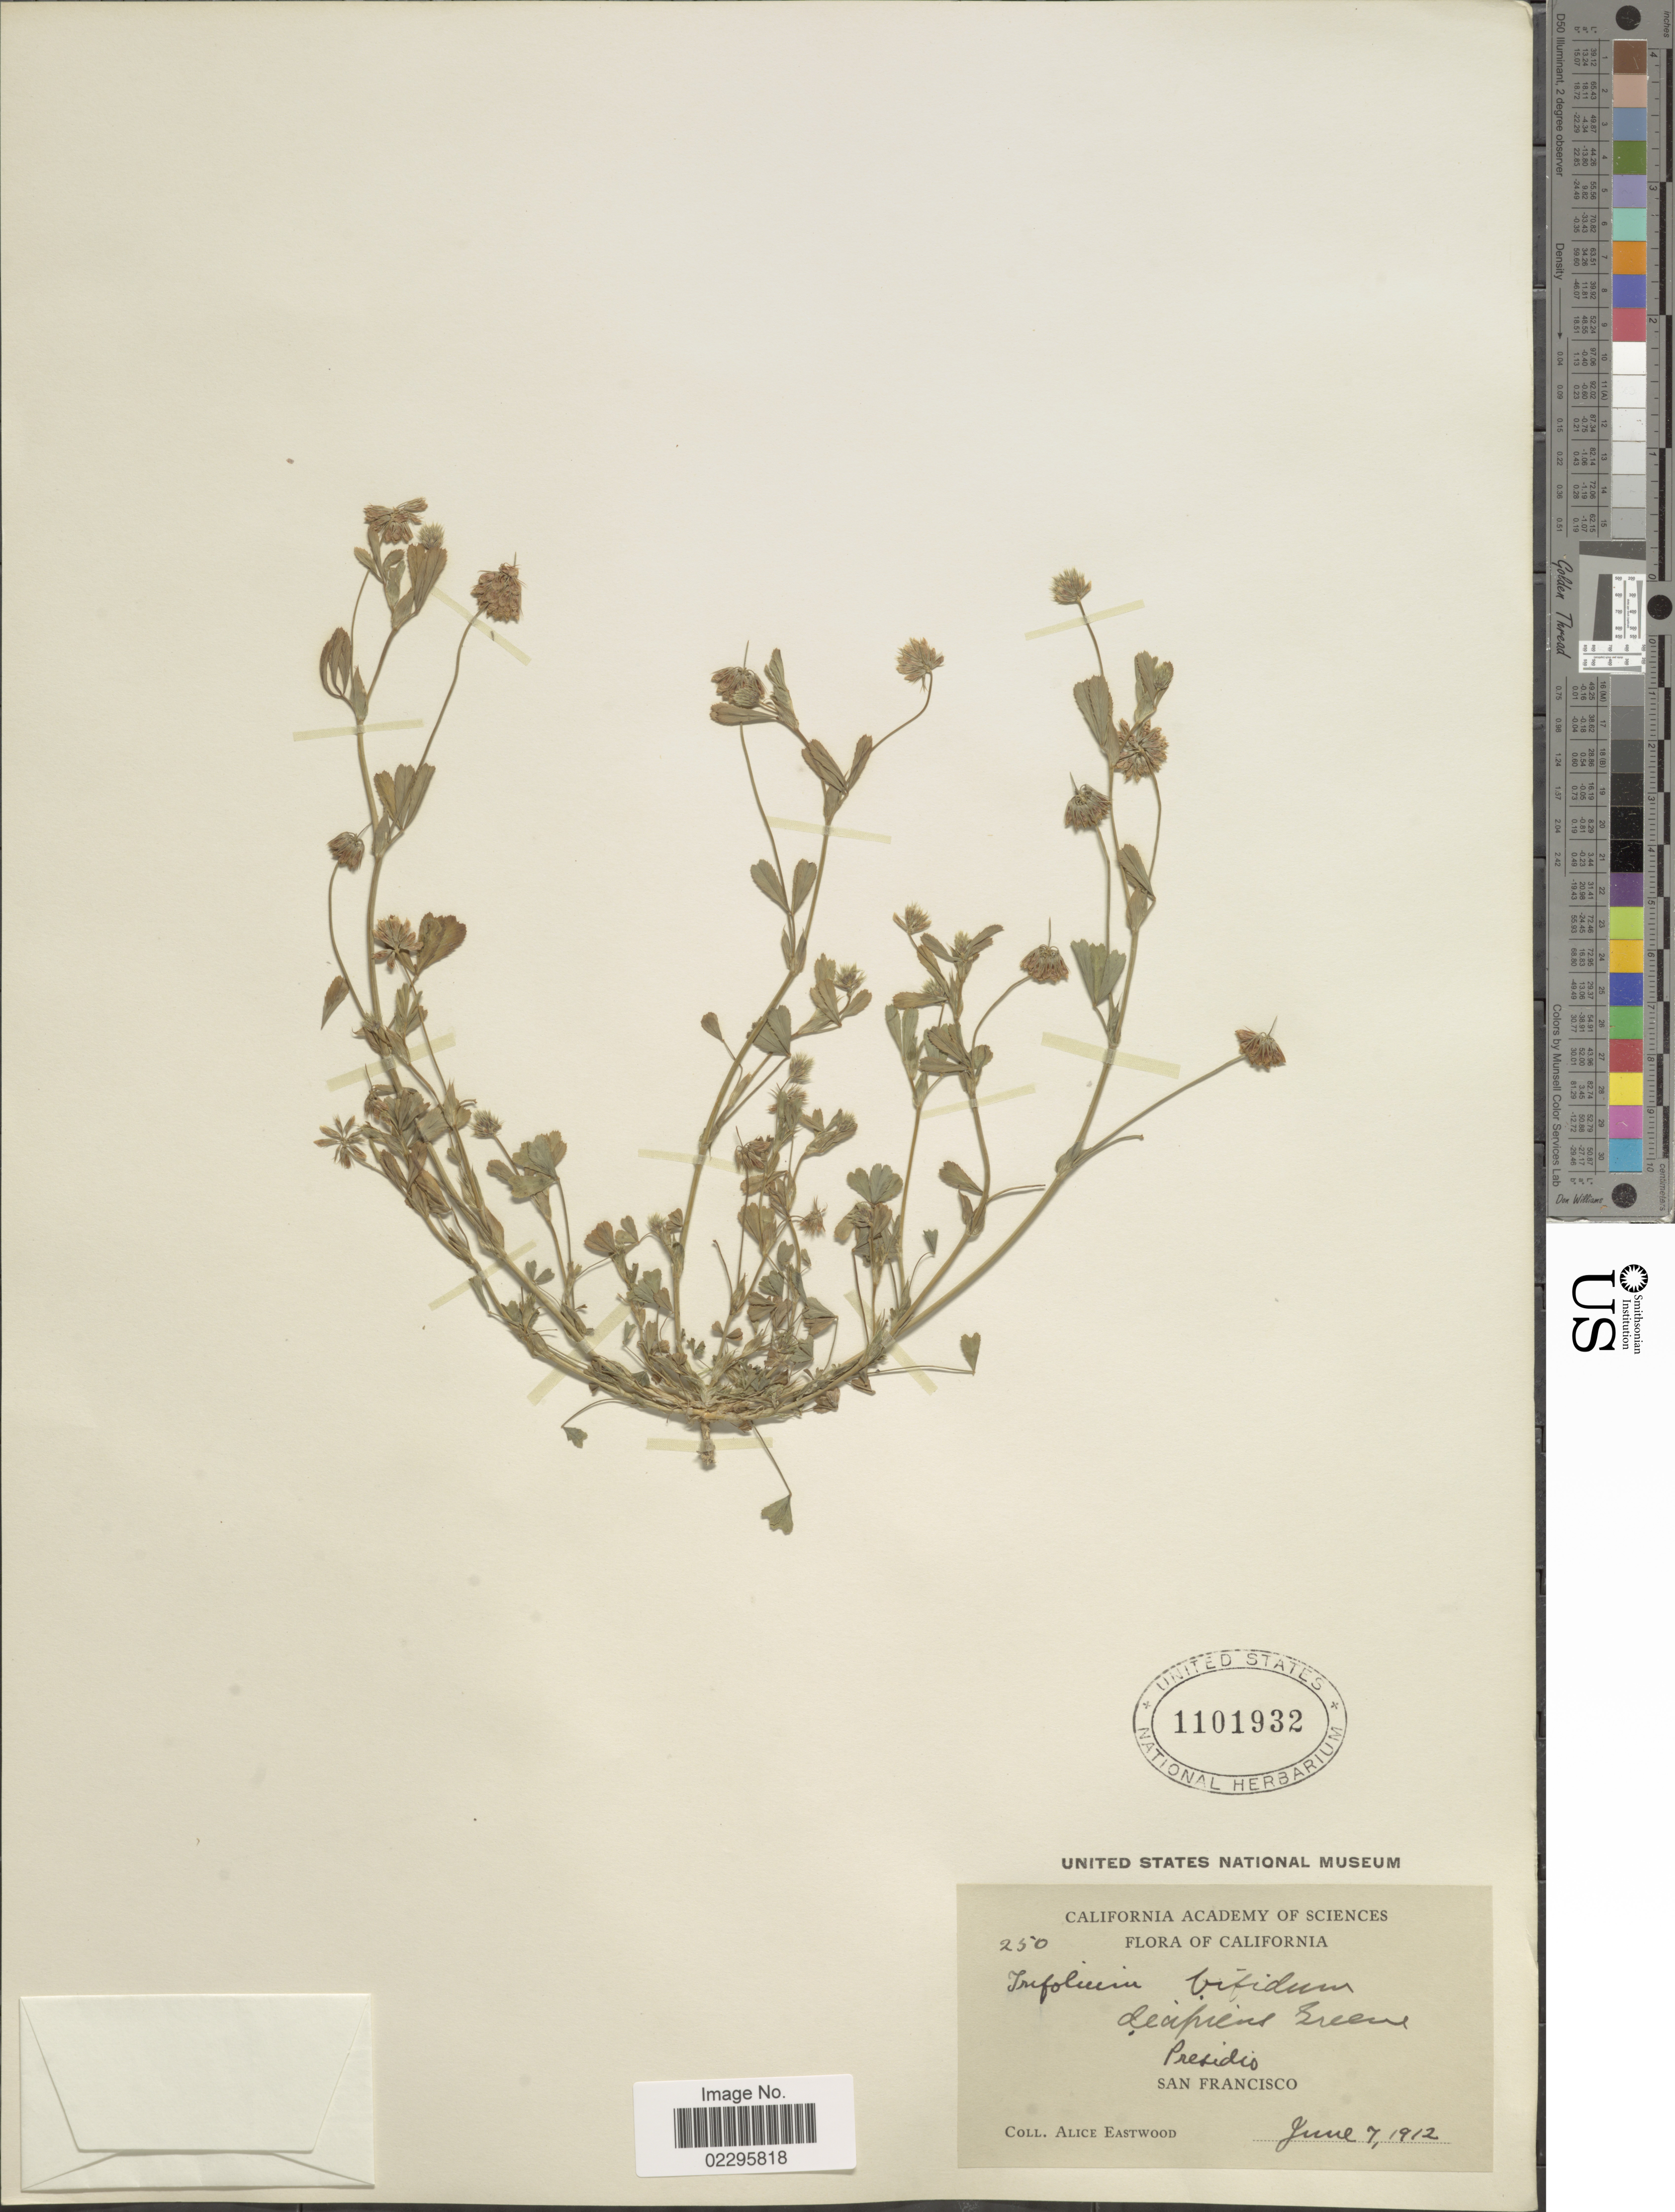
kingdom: Plantae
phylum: Tracheophyta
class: Magnoliopsida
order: Fabales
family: Fabaceae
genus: Trifolium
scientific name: Trifolium bifidum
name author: A. Gray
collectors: A. Eastwood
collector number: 250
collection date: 1912-06-07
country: United States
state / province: California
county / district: San Francisco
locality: Presidio, San Francisco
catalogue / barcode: US 1101932